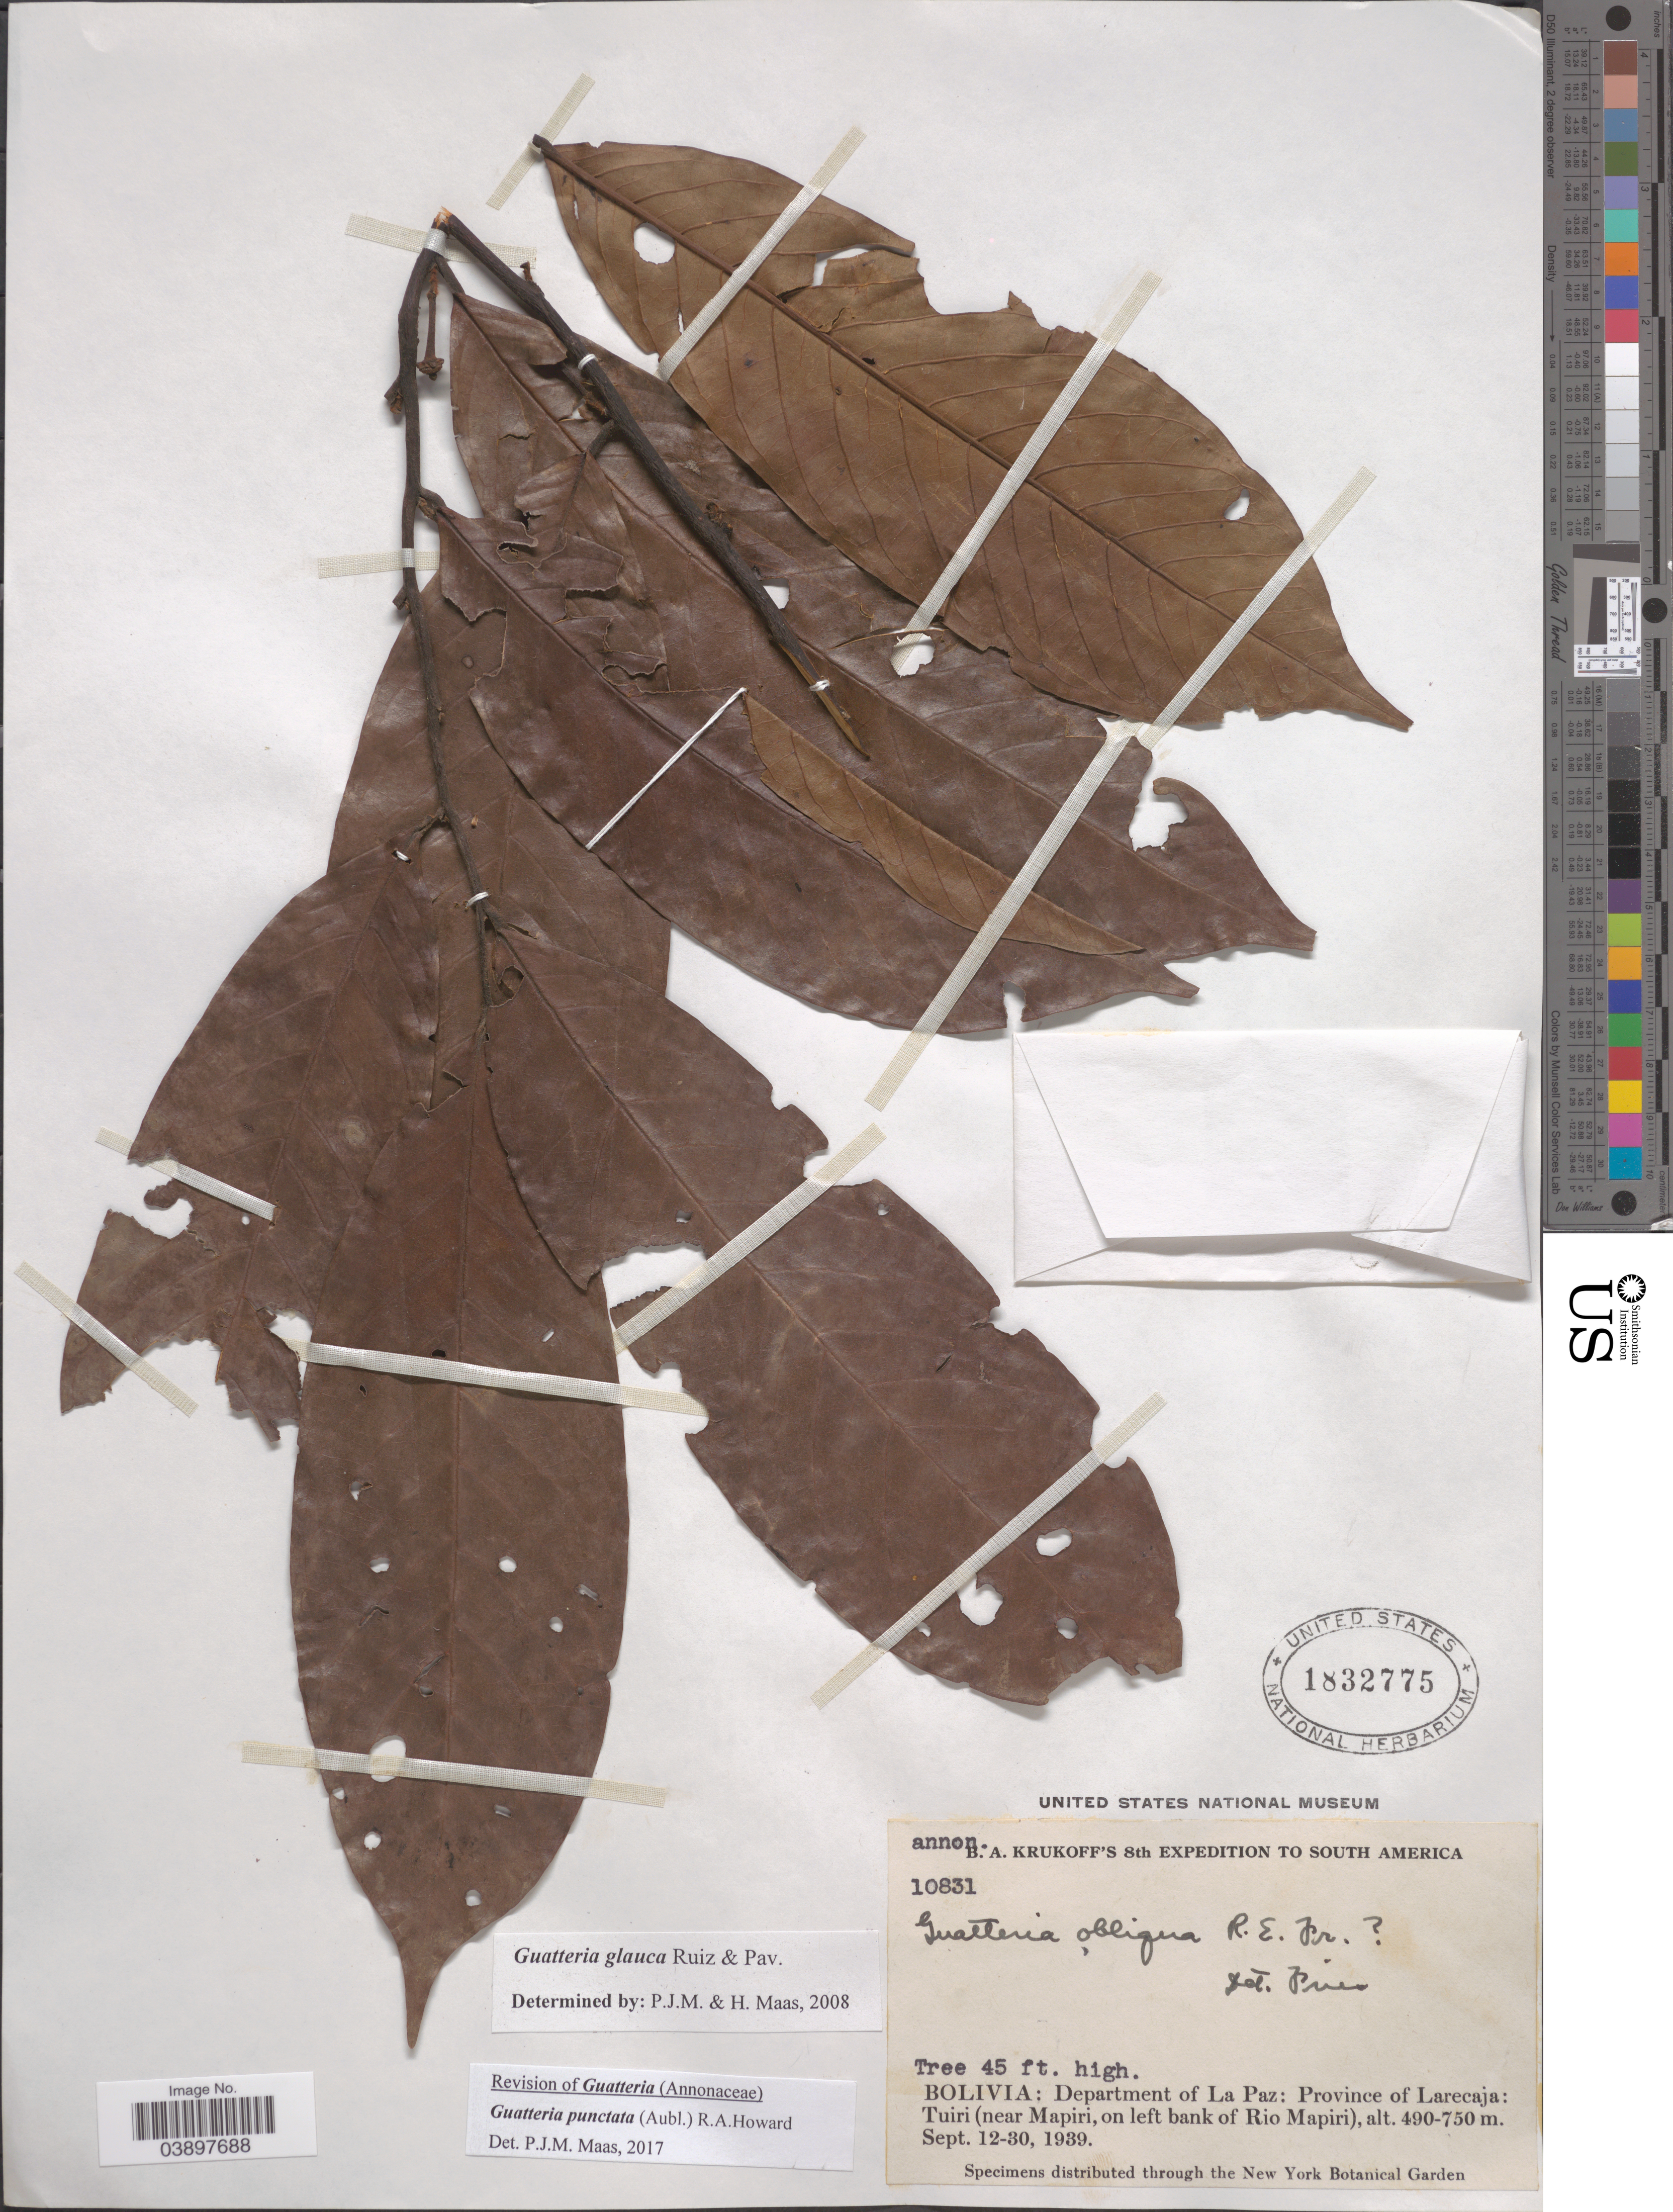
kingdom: Plantae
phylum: Tracheophyta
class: Magnoliopsida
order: Magnoliales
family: Annonaceae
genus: Guatteria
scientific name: Guatteria punctata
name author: (Aubl.) R.A. Howard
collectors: B. A. Krukoff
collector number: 10831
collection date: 1939-09-12/1939-09-30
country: Bolivia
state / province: La Paz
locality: Department of La Paz: province of Larecaja: Tuiri (near Mapiri, on left bank of Rio Mapiri).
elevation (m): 490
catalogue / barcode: US 1832775